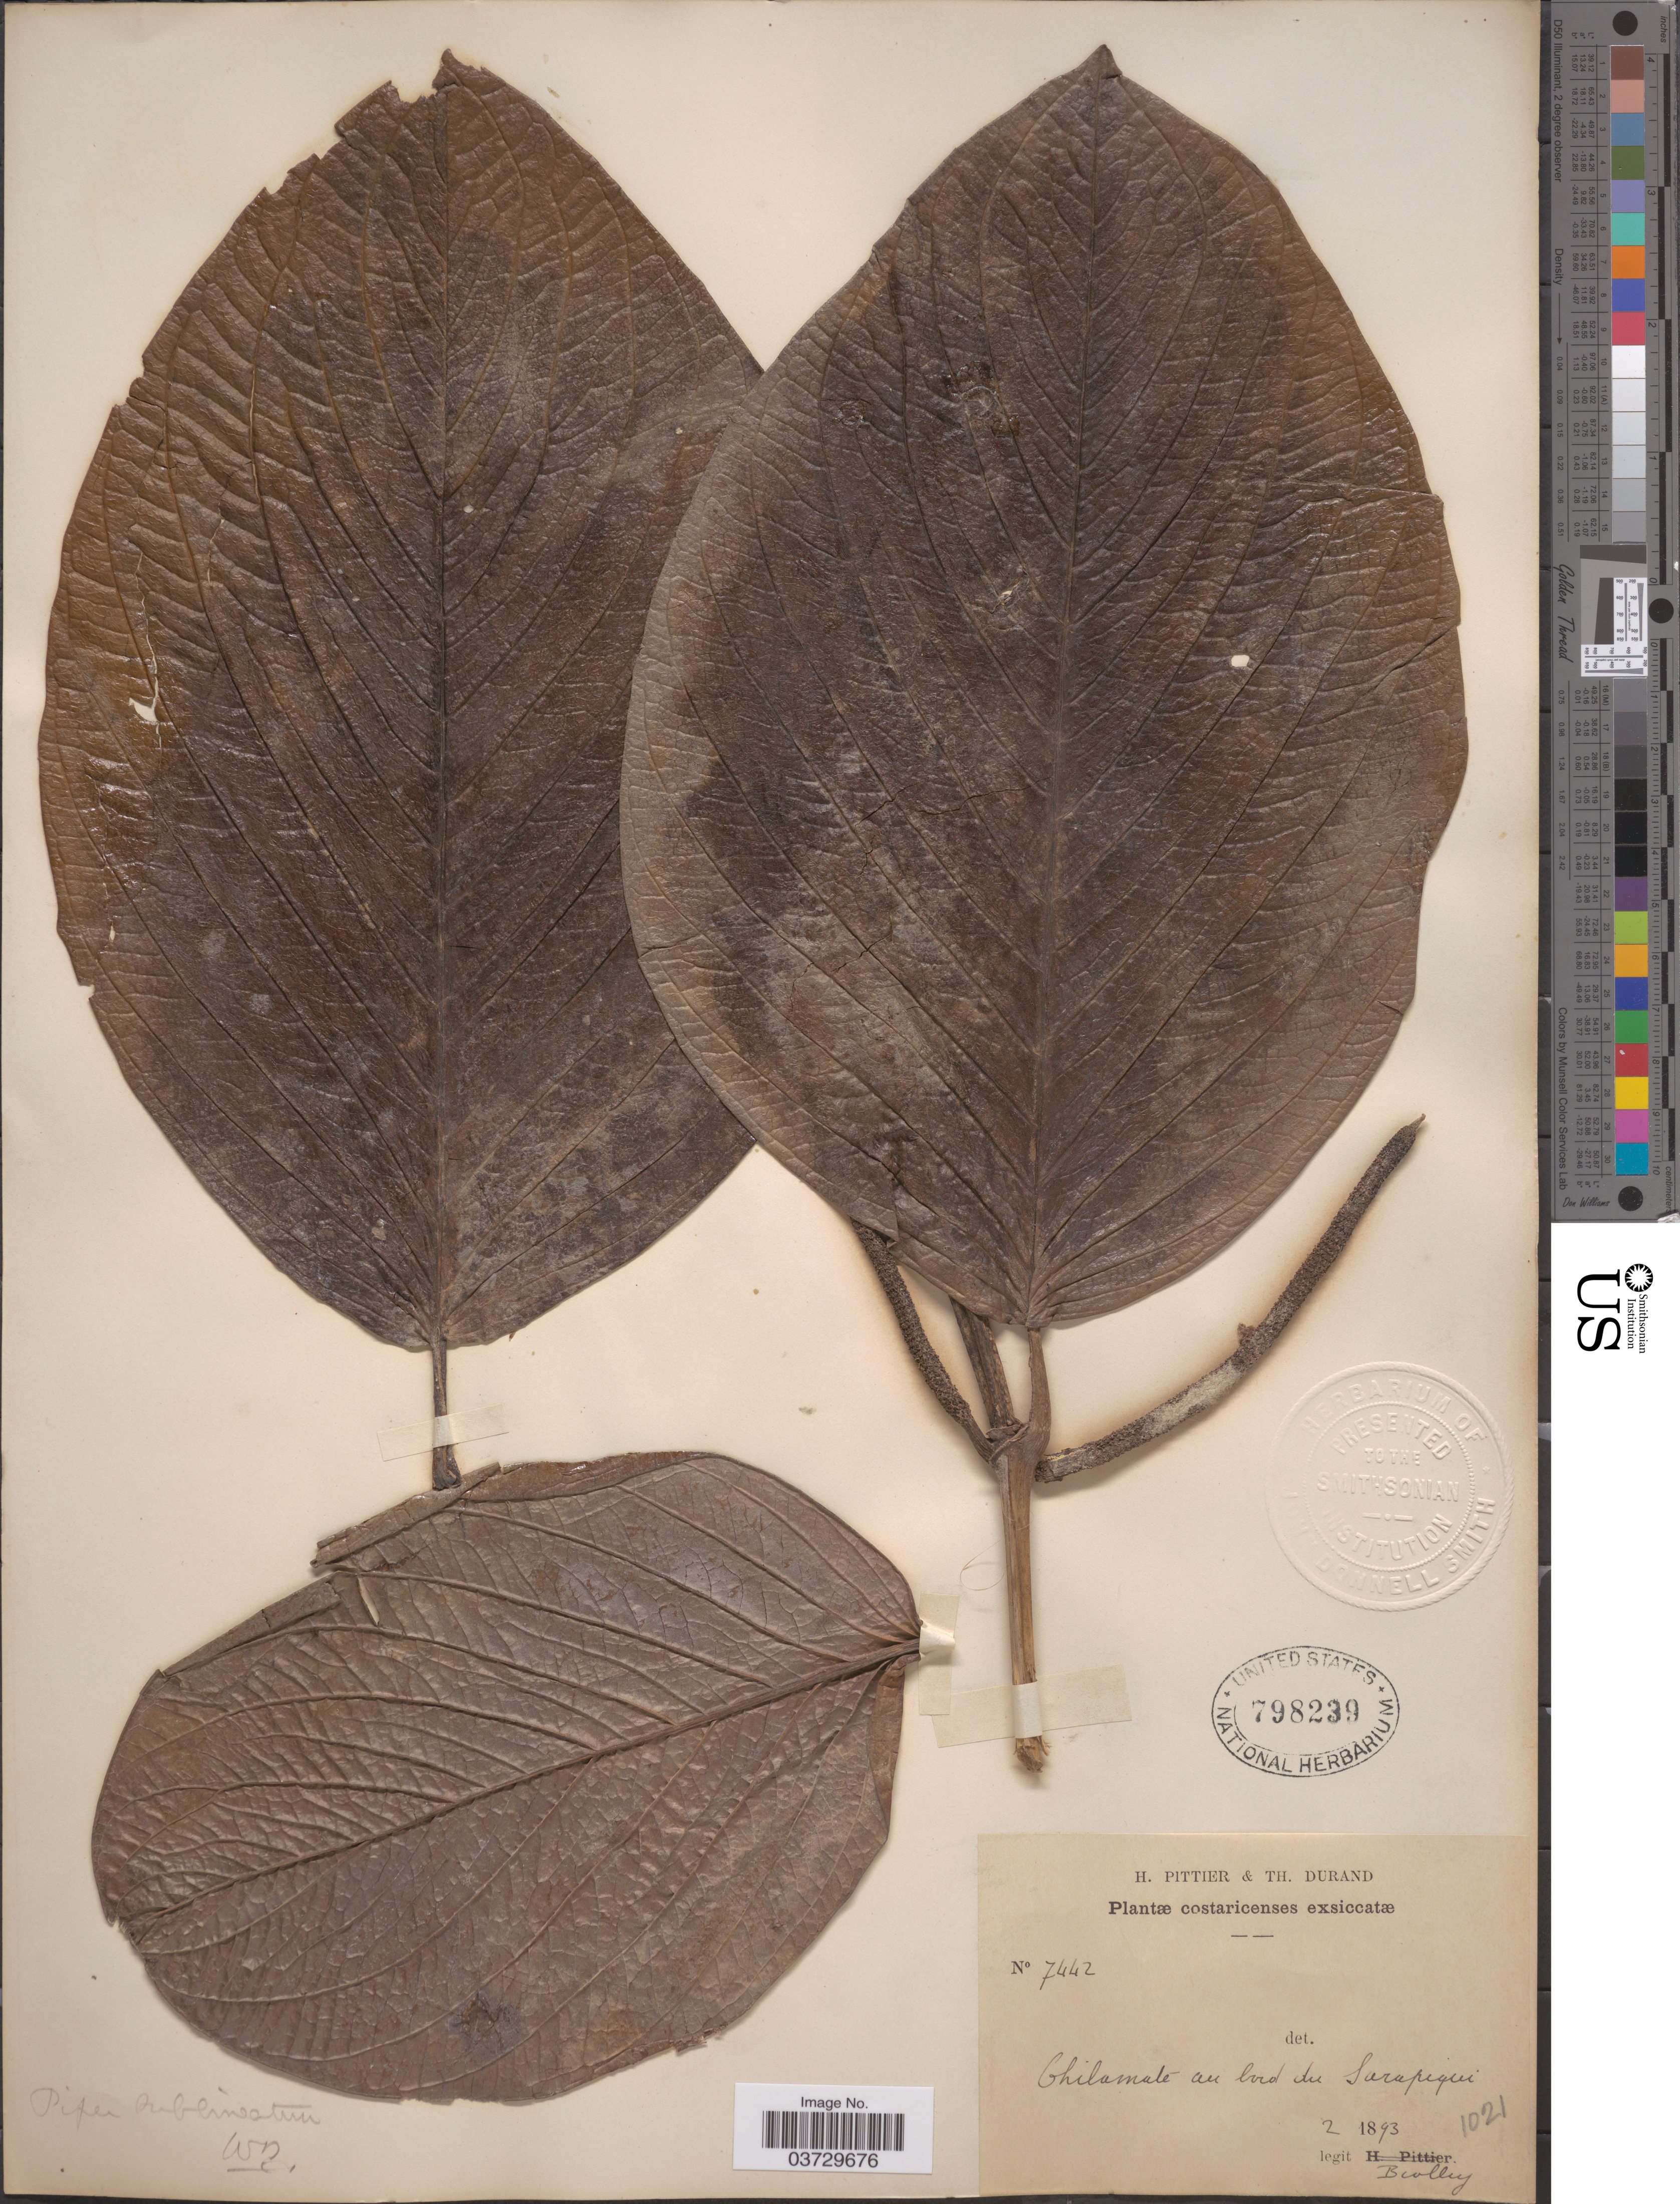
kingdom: Plantae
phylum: Tracheophyta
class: Magnoliopsida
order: Piperales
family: Piperaceae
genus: Piper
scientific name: Piper sublineatum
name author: Kuntze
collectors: Biolley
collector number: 7442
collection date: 1893-02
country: Costa Rica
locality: Chilamate au bord du Sarapiqui.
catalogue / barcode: US 798239